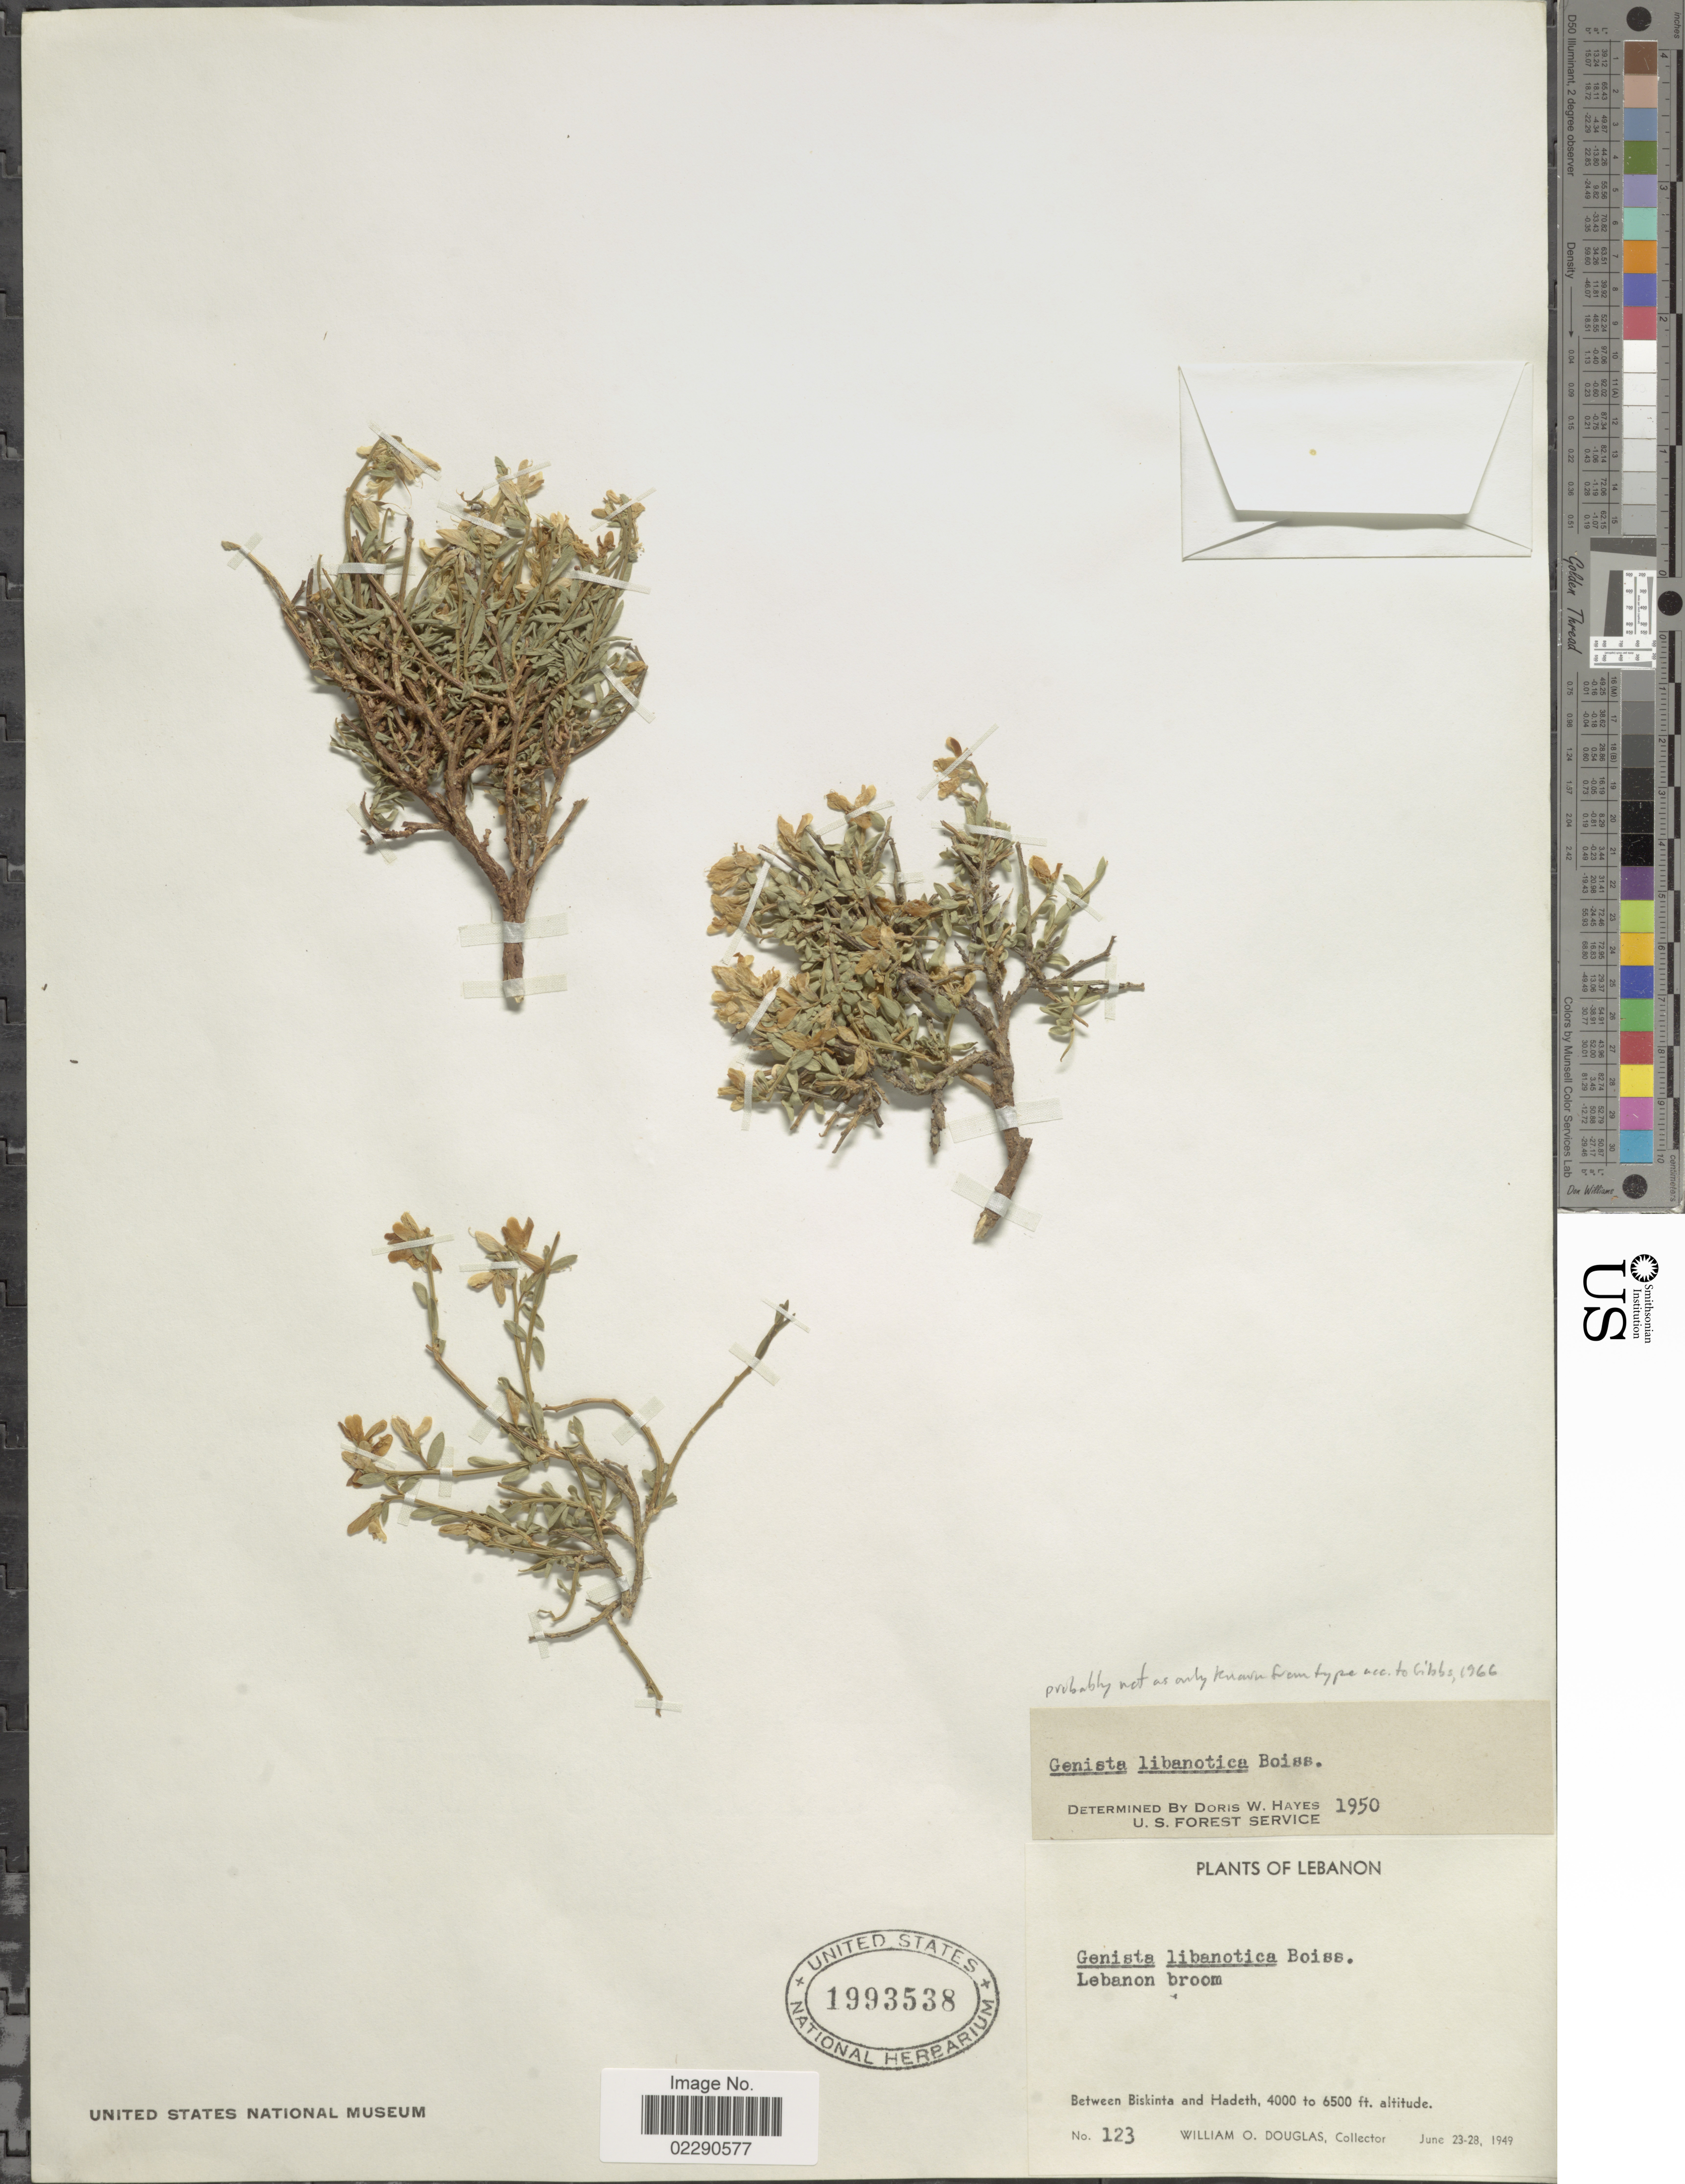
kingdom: Plantae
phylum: Tracheophyta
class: Magnoliopsida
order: Fabales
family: Fabaceae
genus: Genista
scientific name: Genista libanotica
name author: Boiss.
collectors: W. Douglas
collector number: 123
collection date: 1949-06-23/1949-06-28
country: Lebanon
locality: Between Biskinta and Hadeth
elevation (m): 1219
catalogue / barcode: US 1993538